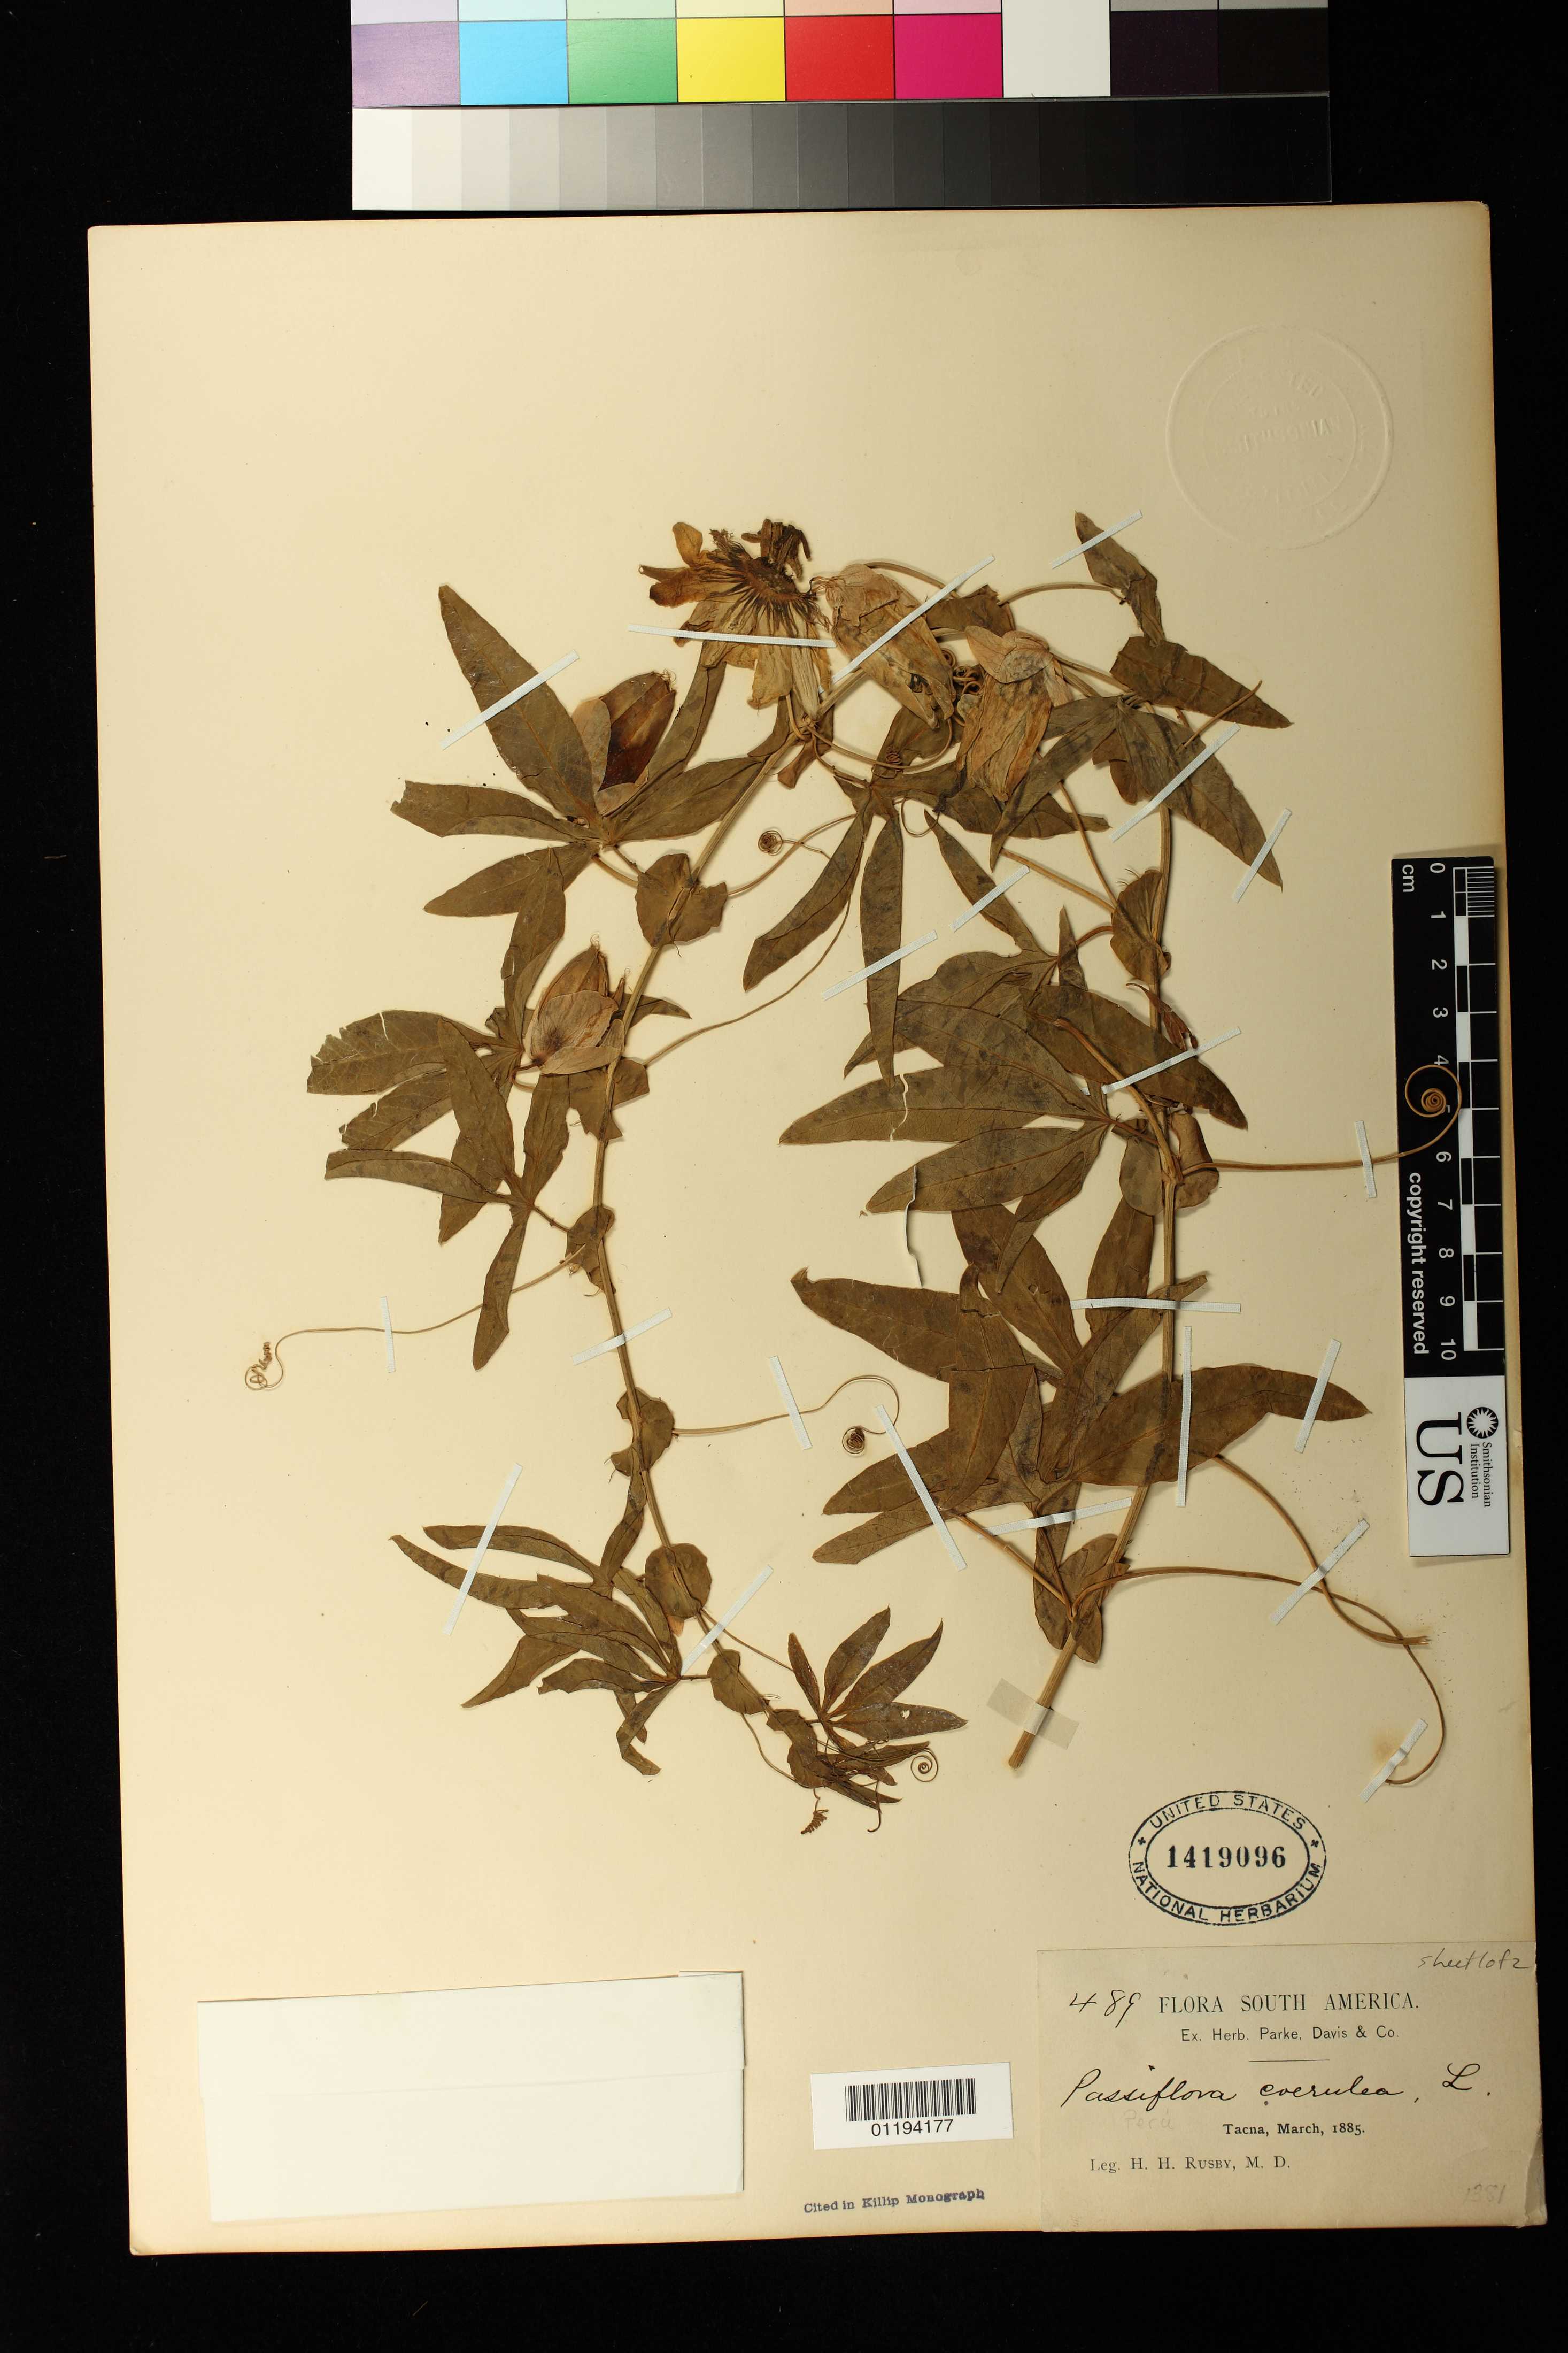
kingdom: Plantae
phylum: Tracheophyta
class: Magnoliopsida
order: Malpighiales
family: Passifloraceae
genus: Passiflora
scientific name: Passiflora caerulea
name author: L.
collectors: H. H. Rusby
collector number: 489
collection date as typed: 1885-03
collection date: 1853-03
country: Peru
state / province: Tacna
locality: Tacna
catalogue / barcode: US 1419096